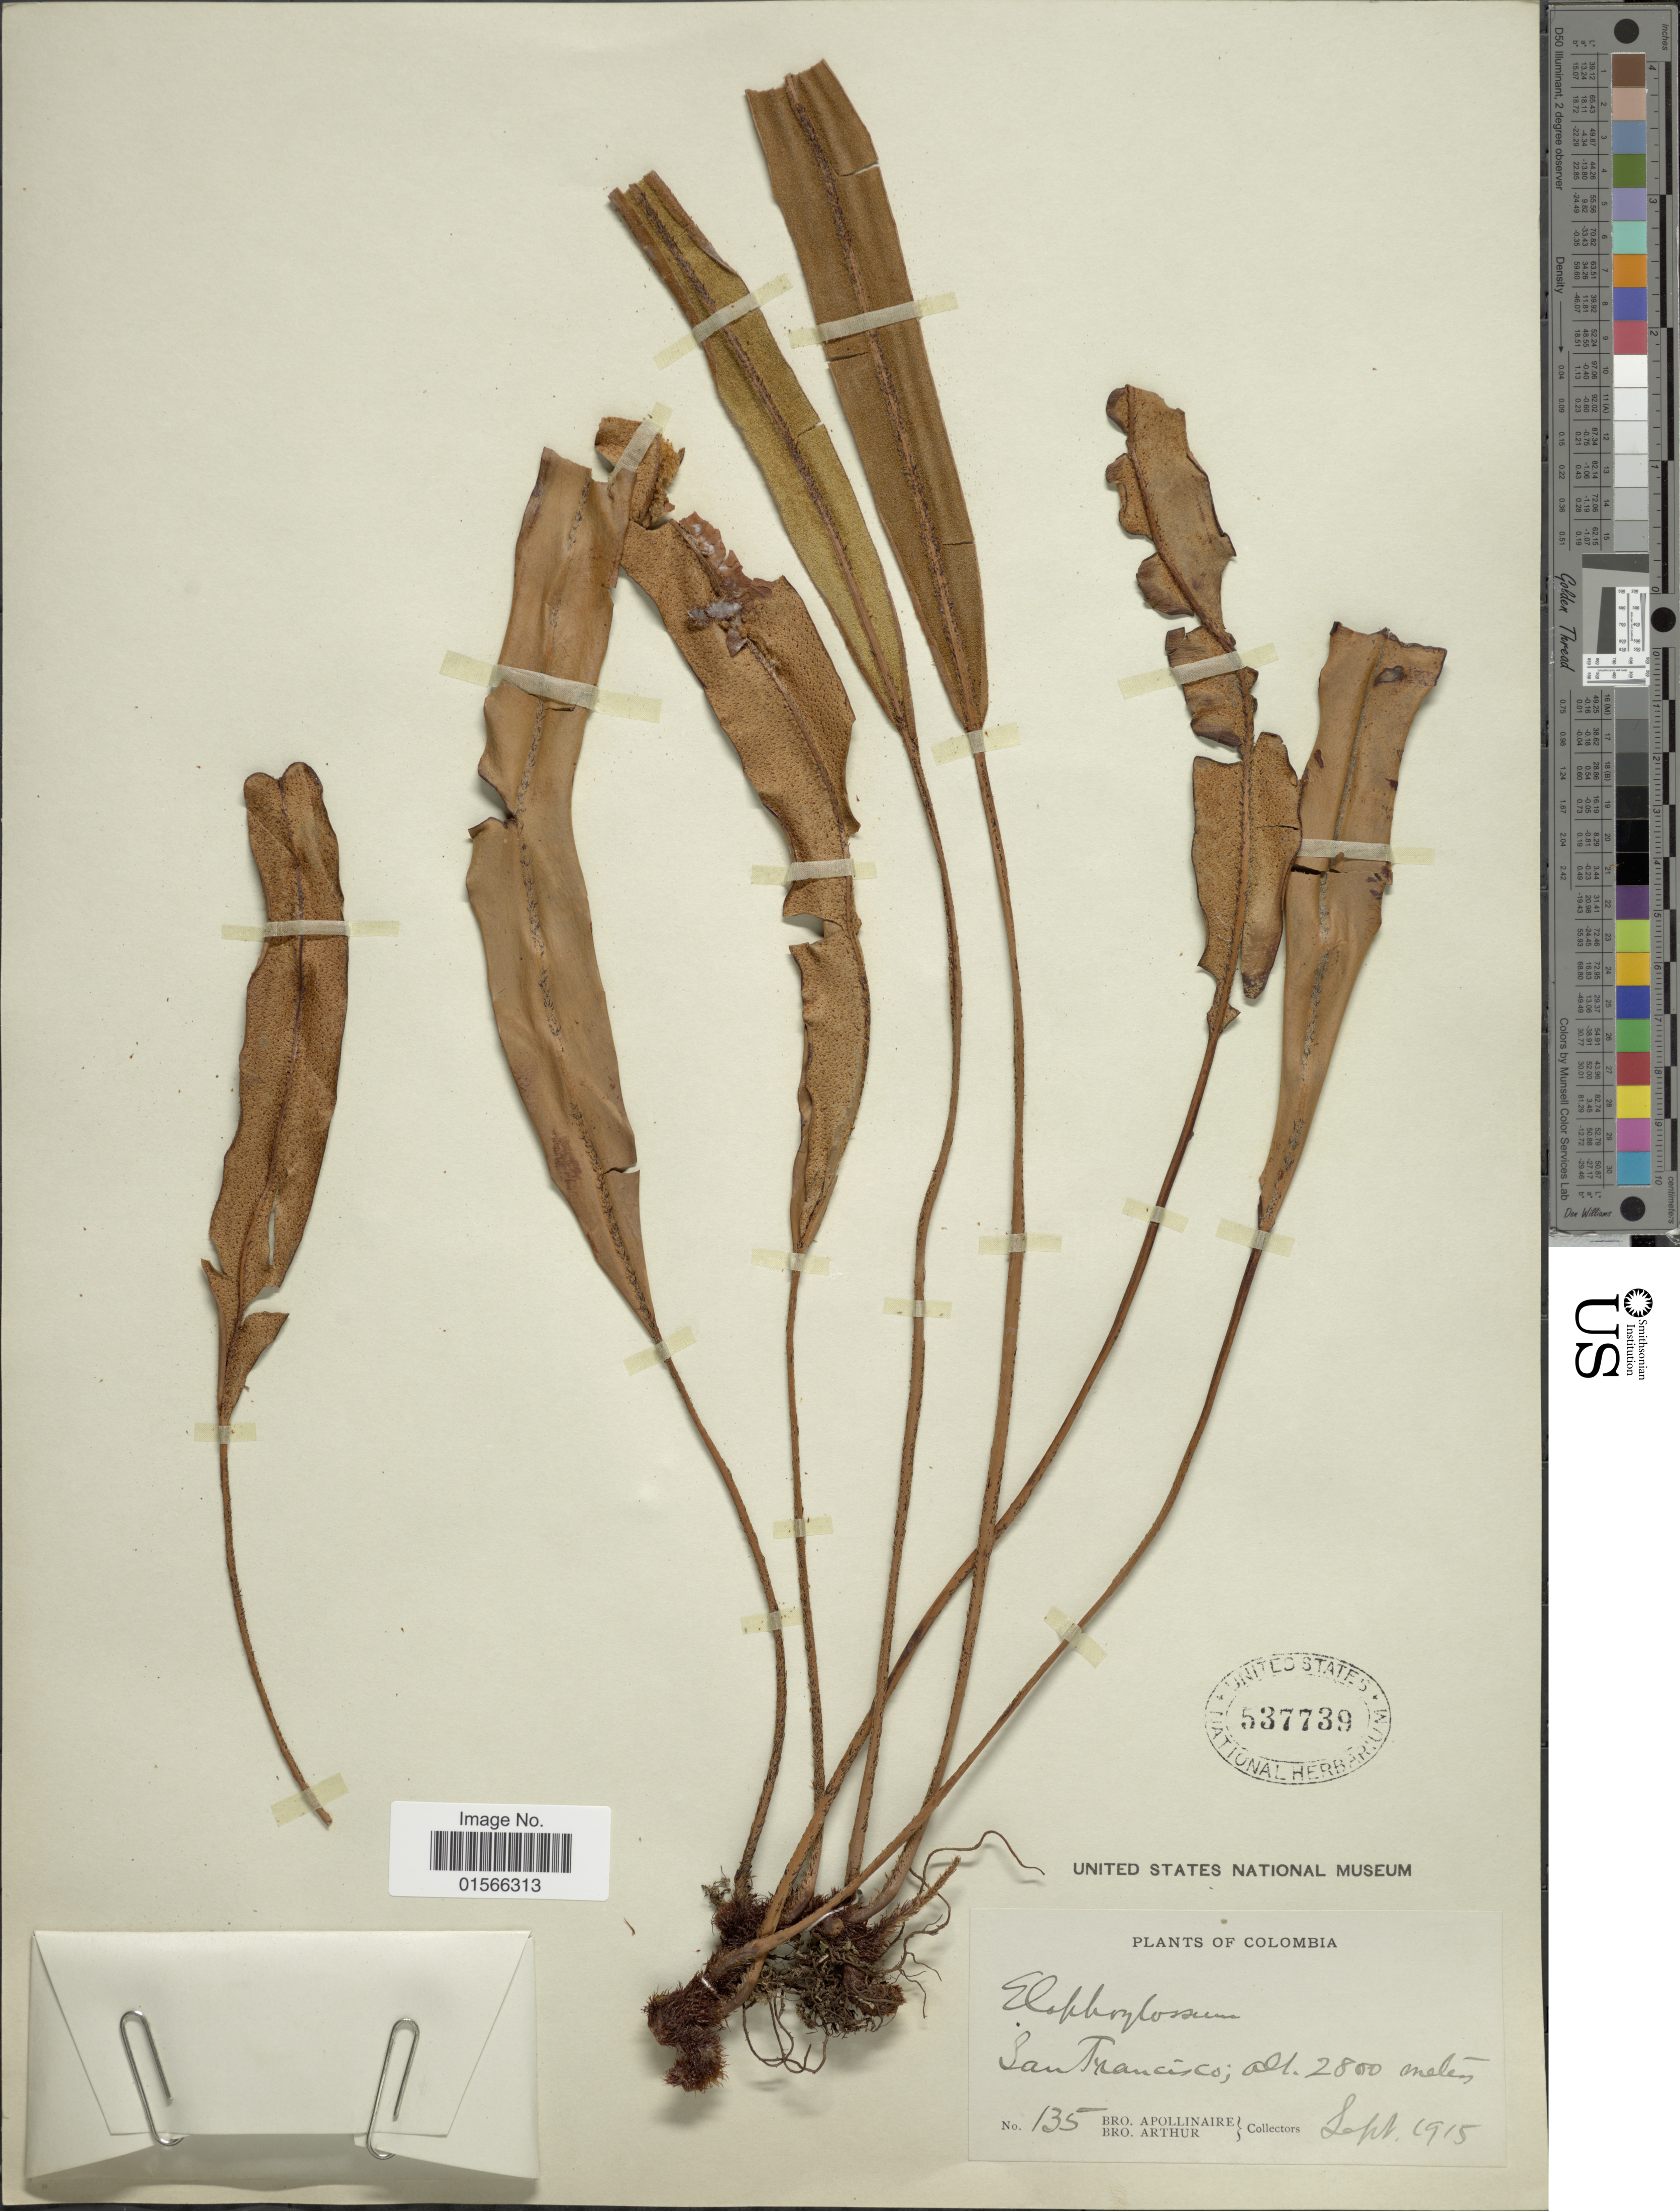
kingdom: Plantae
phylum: Tracheophyta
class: Polypodiopsida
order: Polypodiales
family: Dryopteridaceae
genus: Elaphoglossum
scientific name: Elaphoglossum cuspidatum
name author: (Willd.) T. Moore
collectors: Bro. Apolinar A. & Bro. Arthur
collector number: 135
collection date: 1815-09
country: Colombia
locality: San Francisco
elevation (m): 2800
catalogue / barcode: US 537739